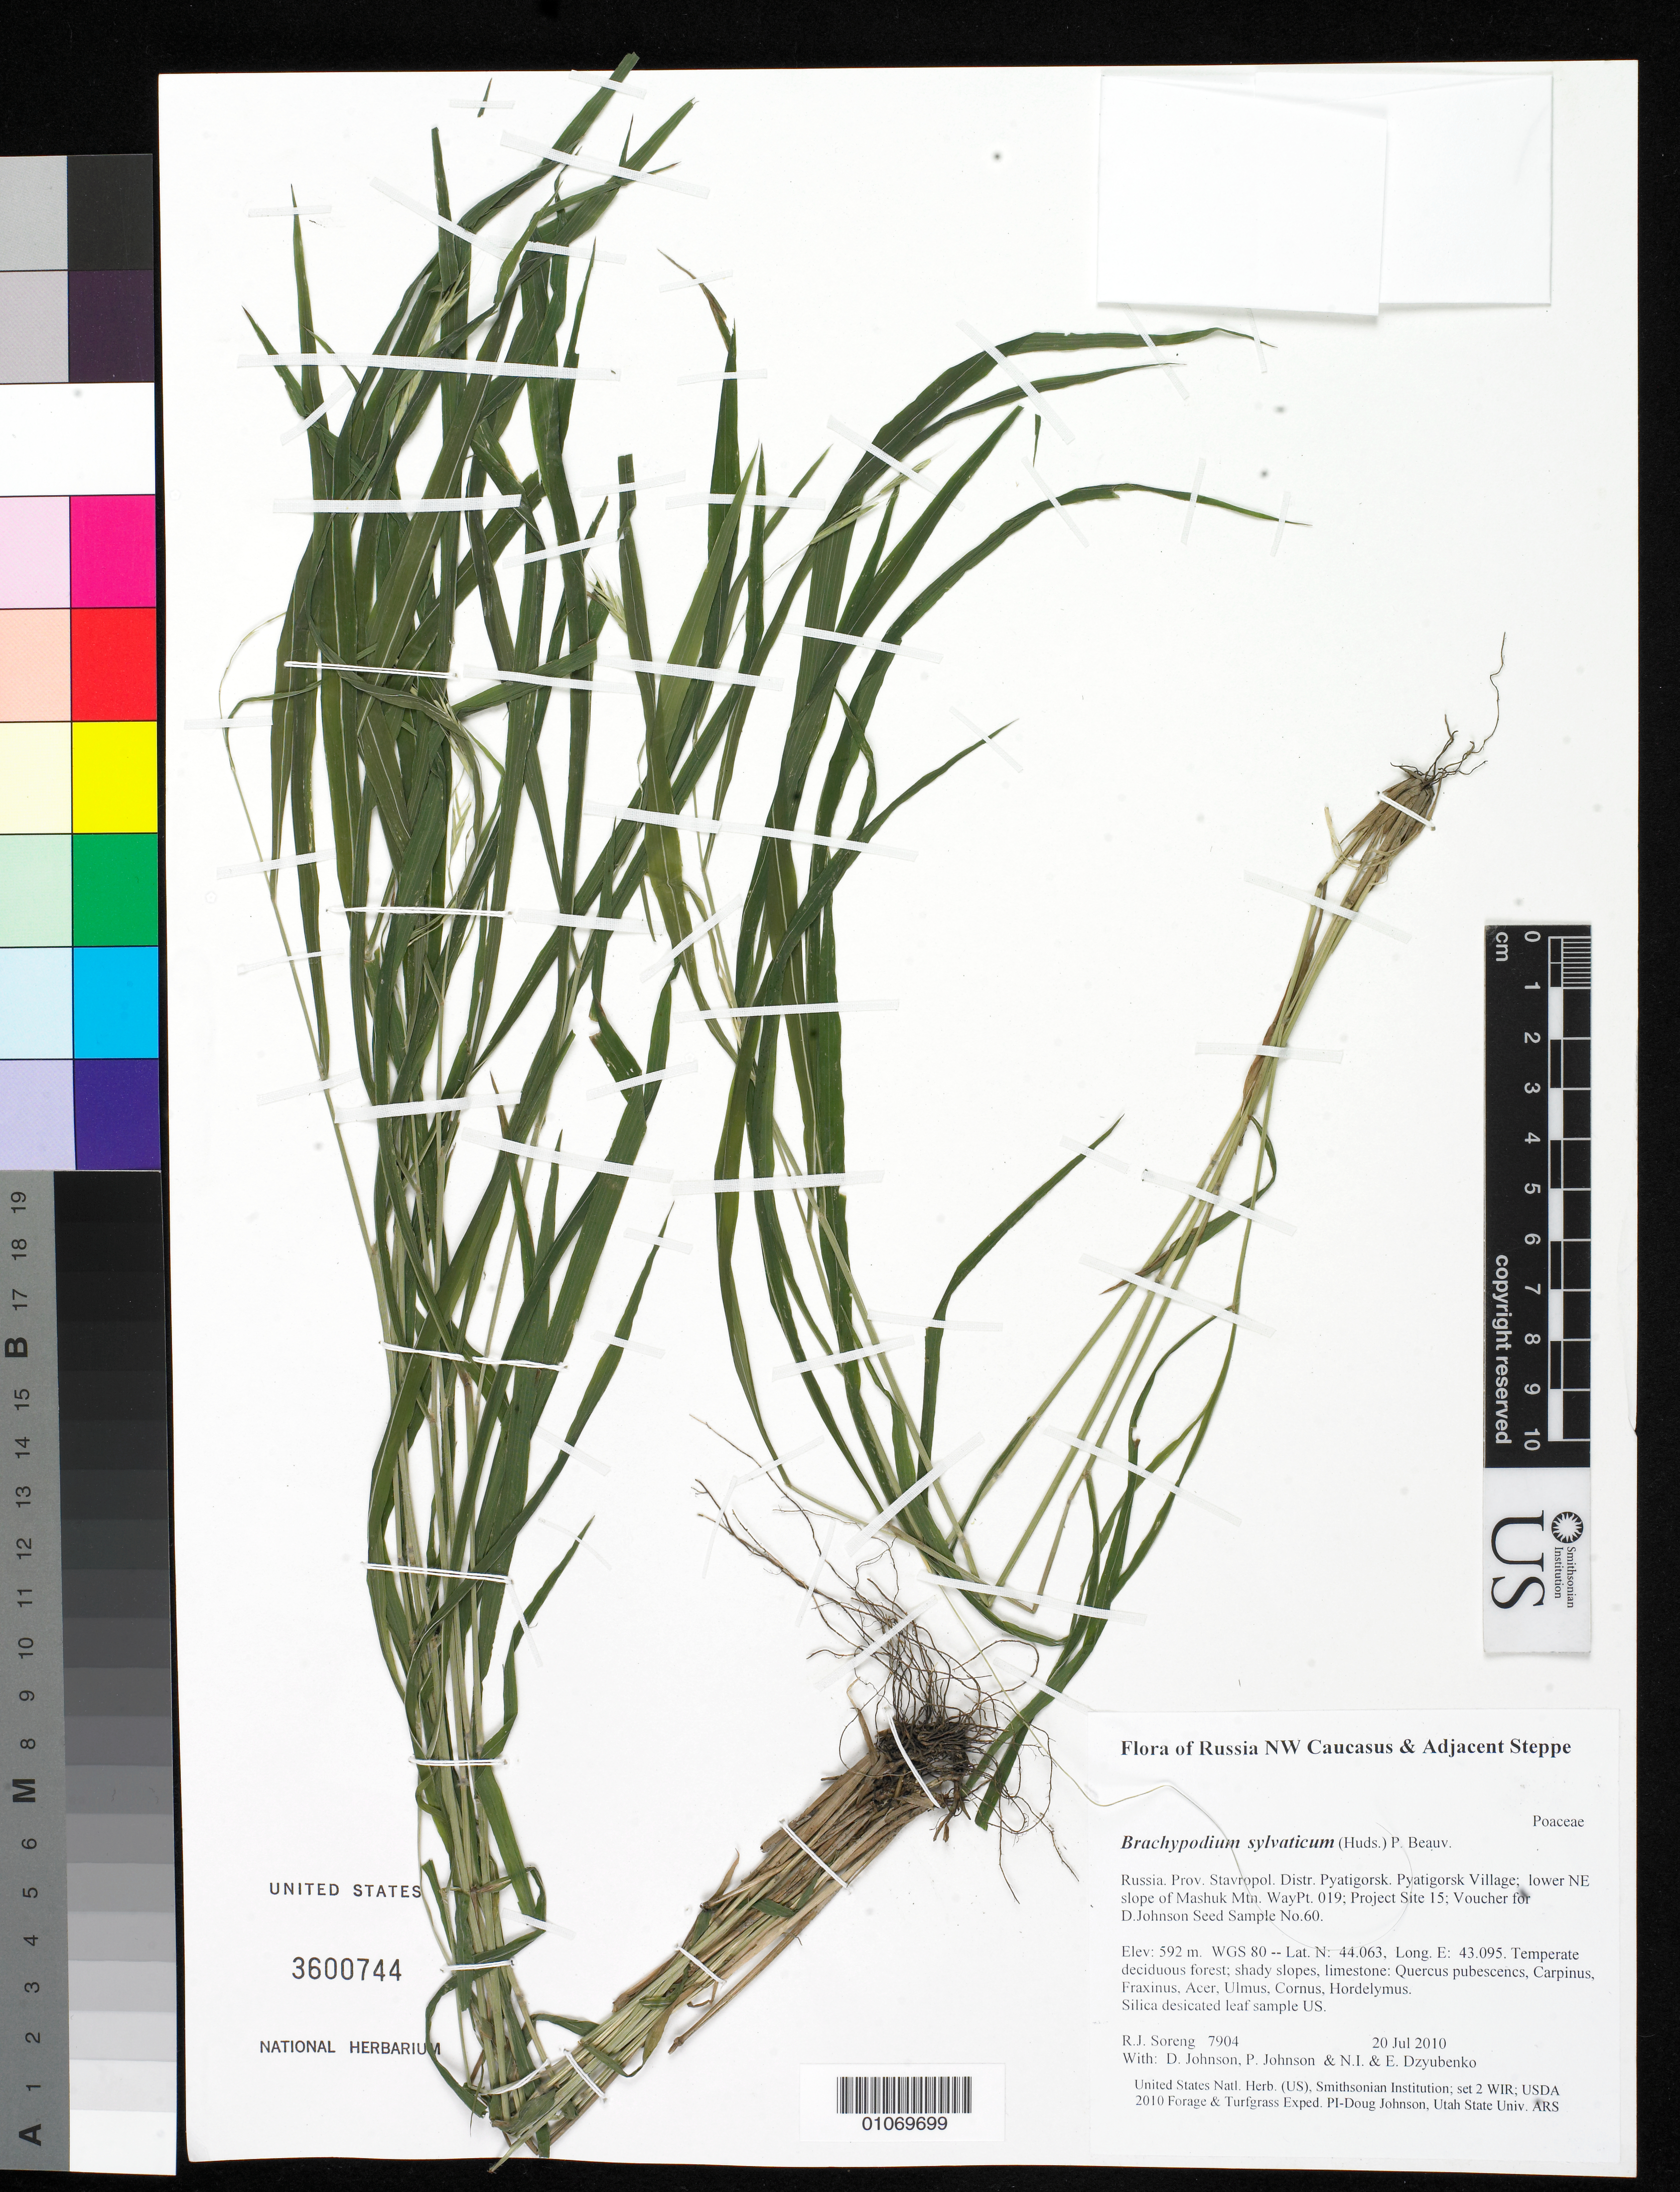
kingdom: Plantae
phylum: Tracheophyta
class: Liliopsida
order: Poales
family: Poaceae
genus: Brachypodium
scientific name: Brachypodium sylvaticum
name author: (Huds.) P. Beauv.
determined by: Soreng, Robert J., Research Associate (BOT), Smithsonian Institution - National Museum of Natural History (UNITED STATES)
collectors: R. J. Soreng, D. Johnson, P. Johnson, N. Dzyubenko & E. Dzyubenko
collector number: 7904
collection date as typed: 20 Jul 2010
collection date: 2010-07-20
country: Russian Federation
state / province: Stavropol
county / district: Pyatigorsk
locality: Pyatigorsk Village; lower NE slope of Mashuk Mtn.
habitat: Temperate deciduous forest; shady slopes, limestone: Quercus pubescencs, Carpinus, Fraxinus, Acer, Ulmus, Cornus, Hordelymus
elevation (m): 592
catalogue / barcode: US 3600744